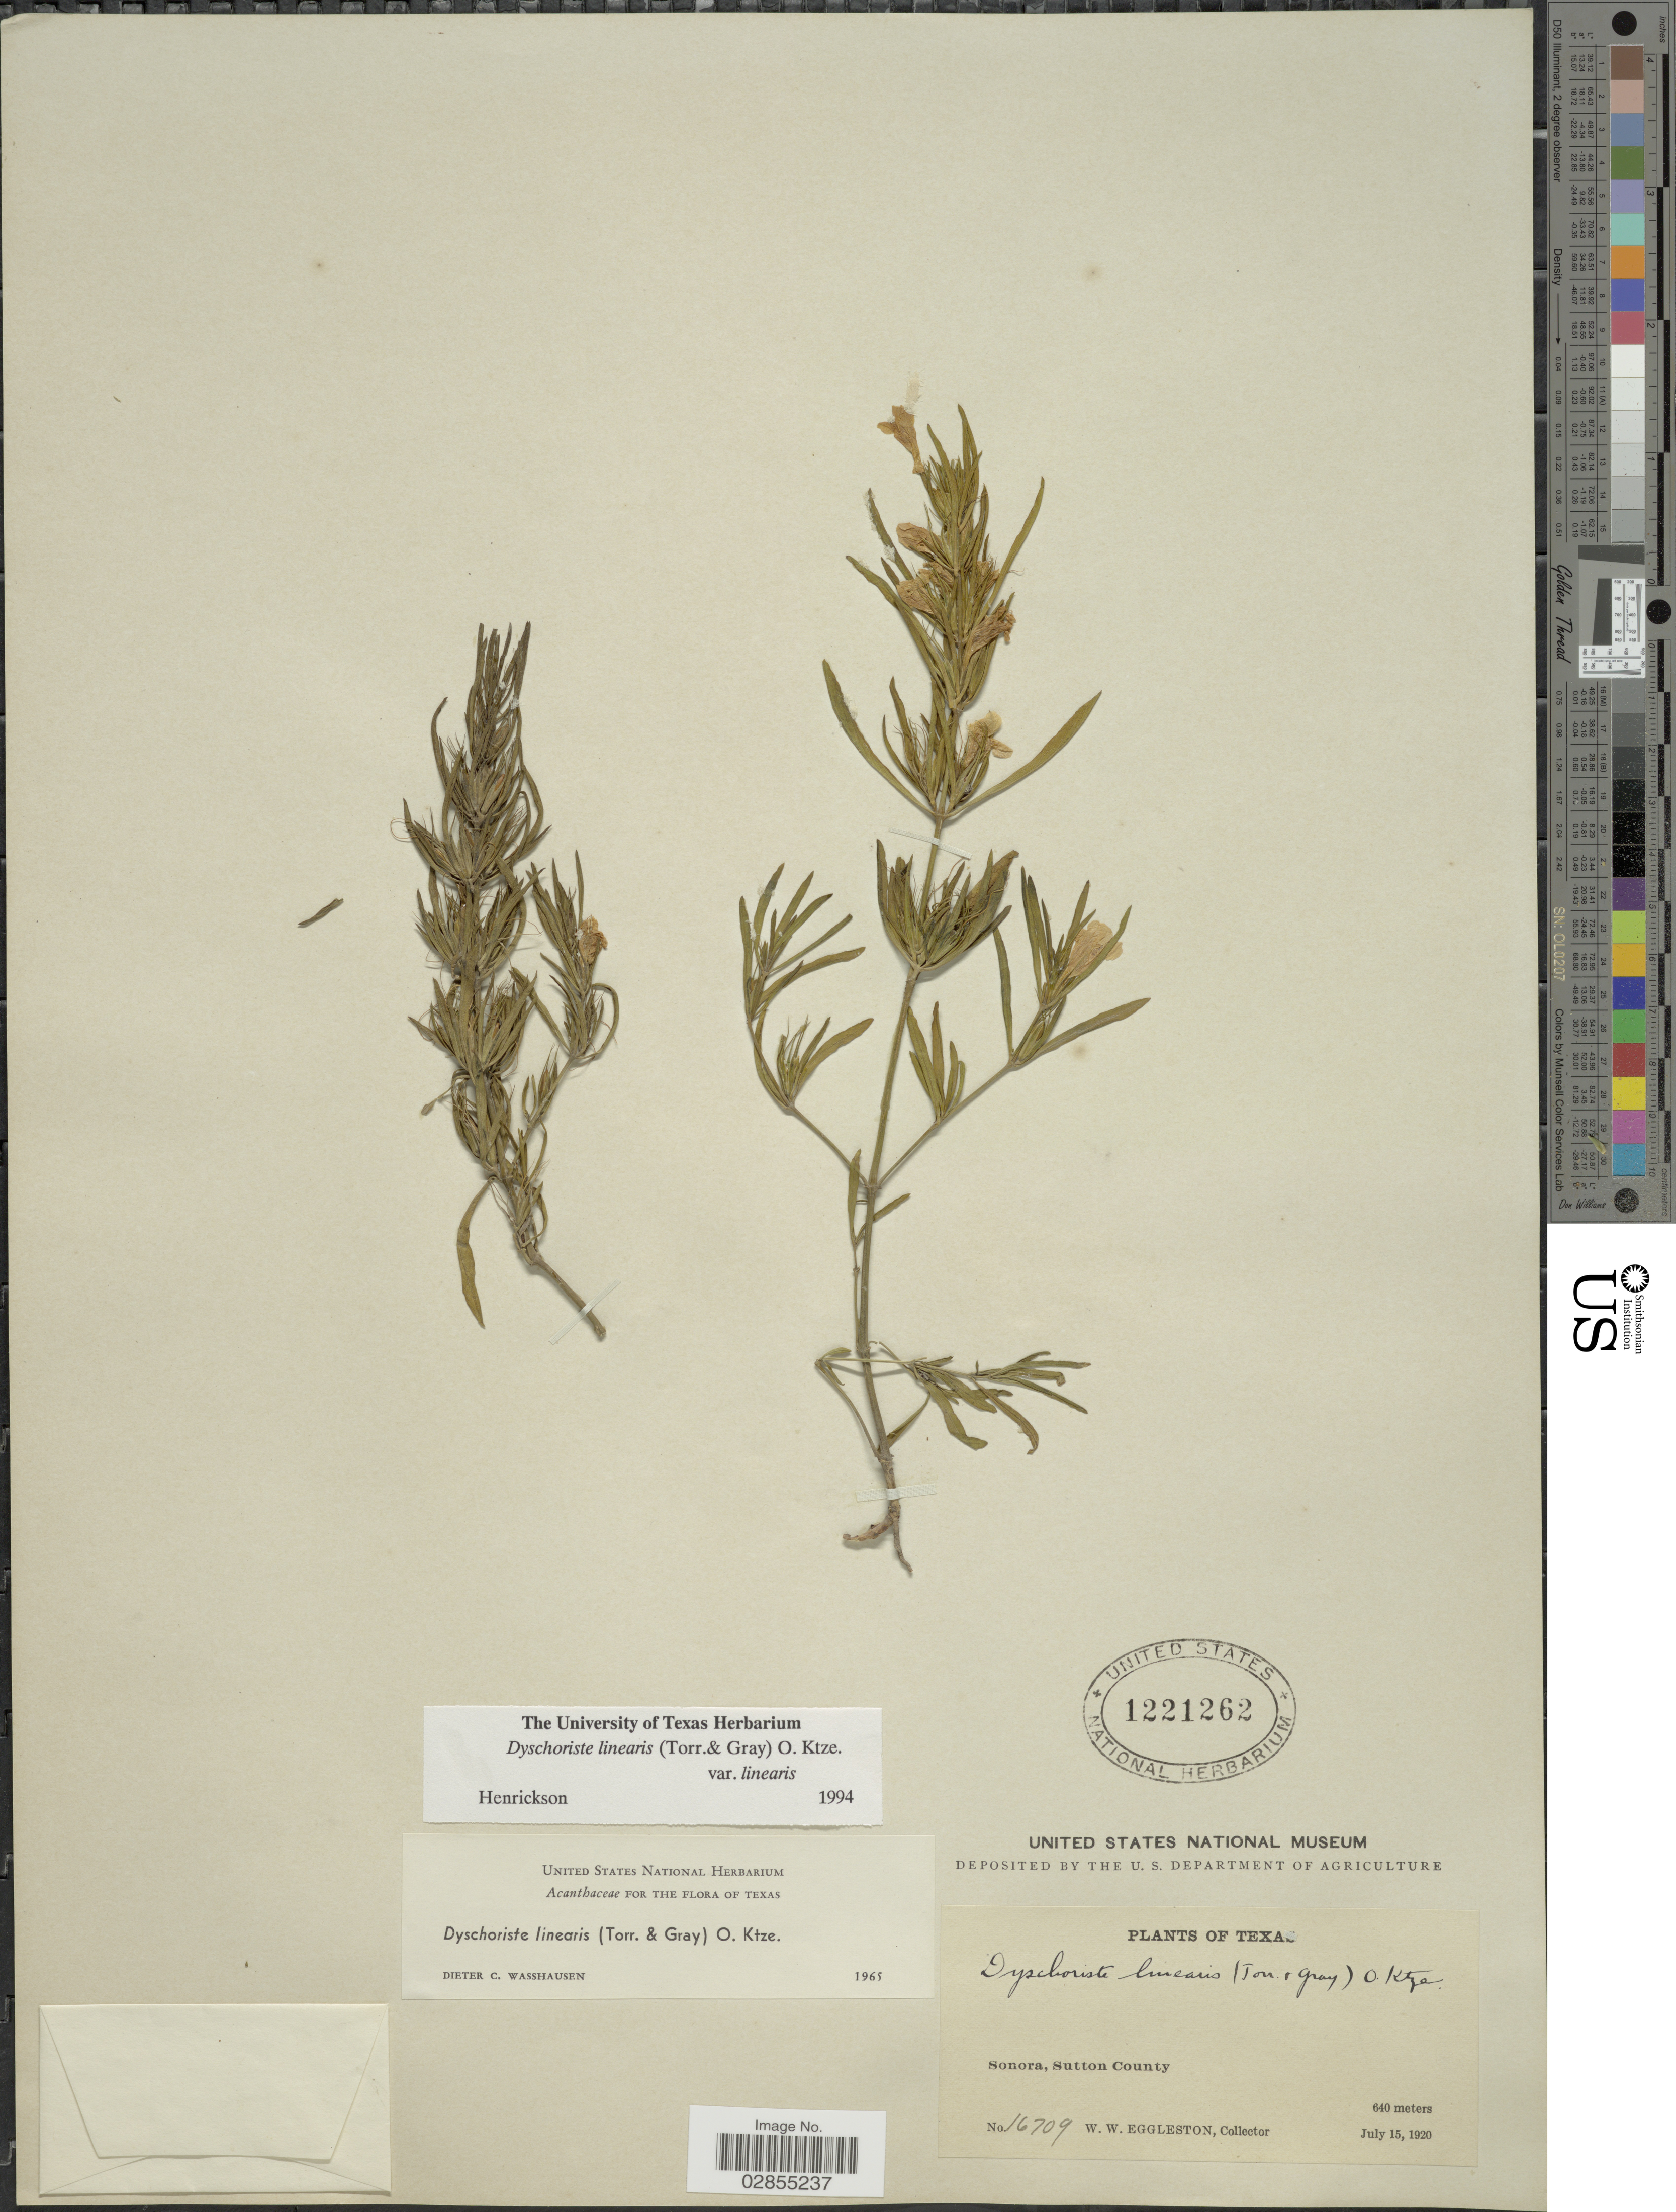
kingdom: Plantae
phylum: Tracheophyta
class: Magnoliopsida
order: Lamiales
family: Acanthaceae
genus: Dyschoriste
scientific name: Dyschoriste linearis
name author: (Torr. & A. Gray) Kuntze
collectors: W. W. Eggleston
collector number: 16709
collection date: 1920-07-15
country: United States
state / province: Texas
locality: Sonora, Sutton County.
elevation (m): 640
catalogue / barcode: US 1221262